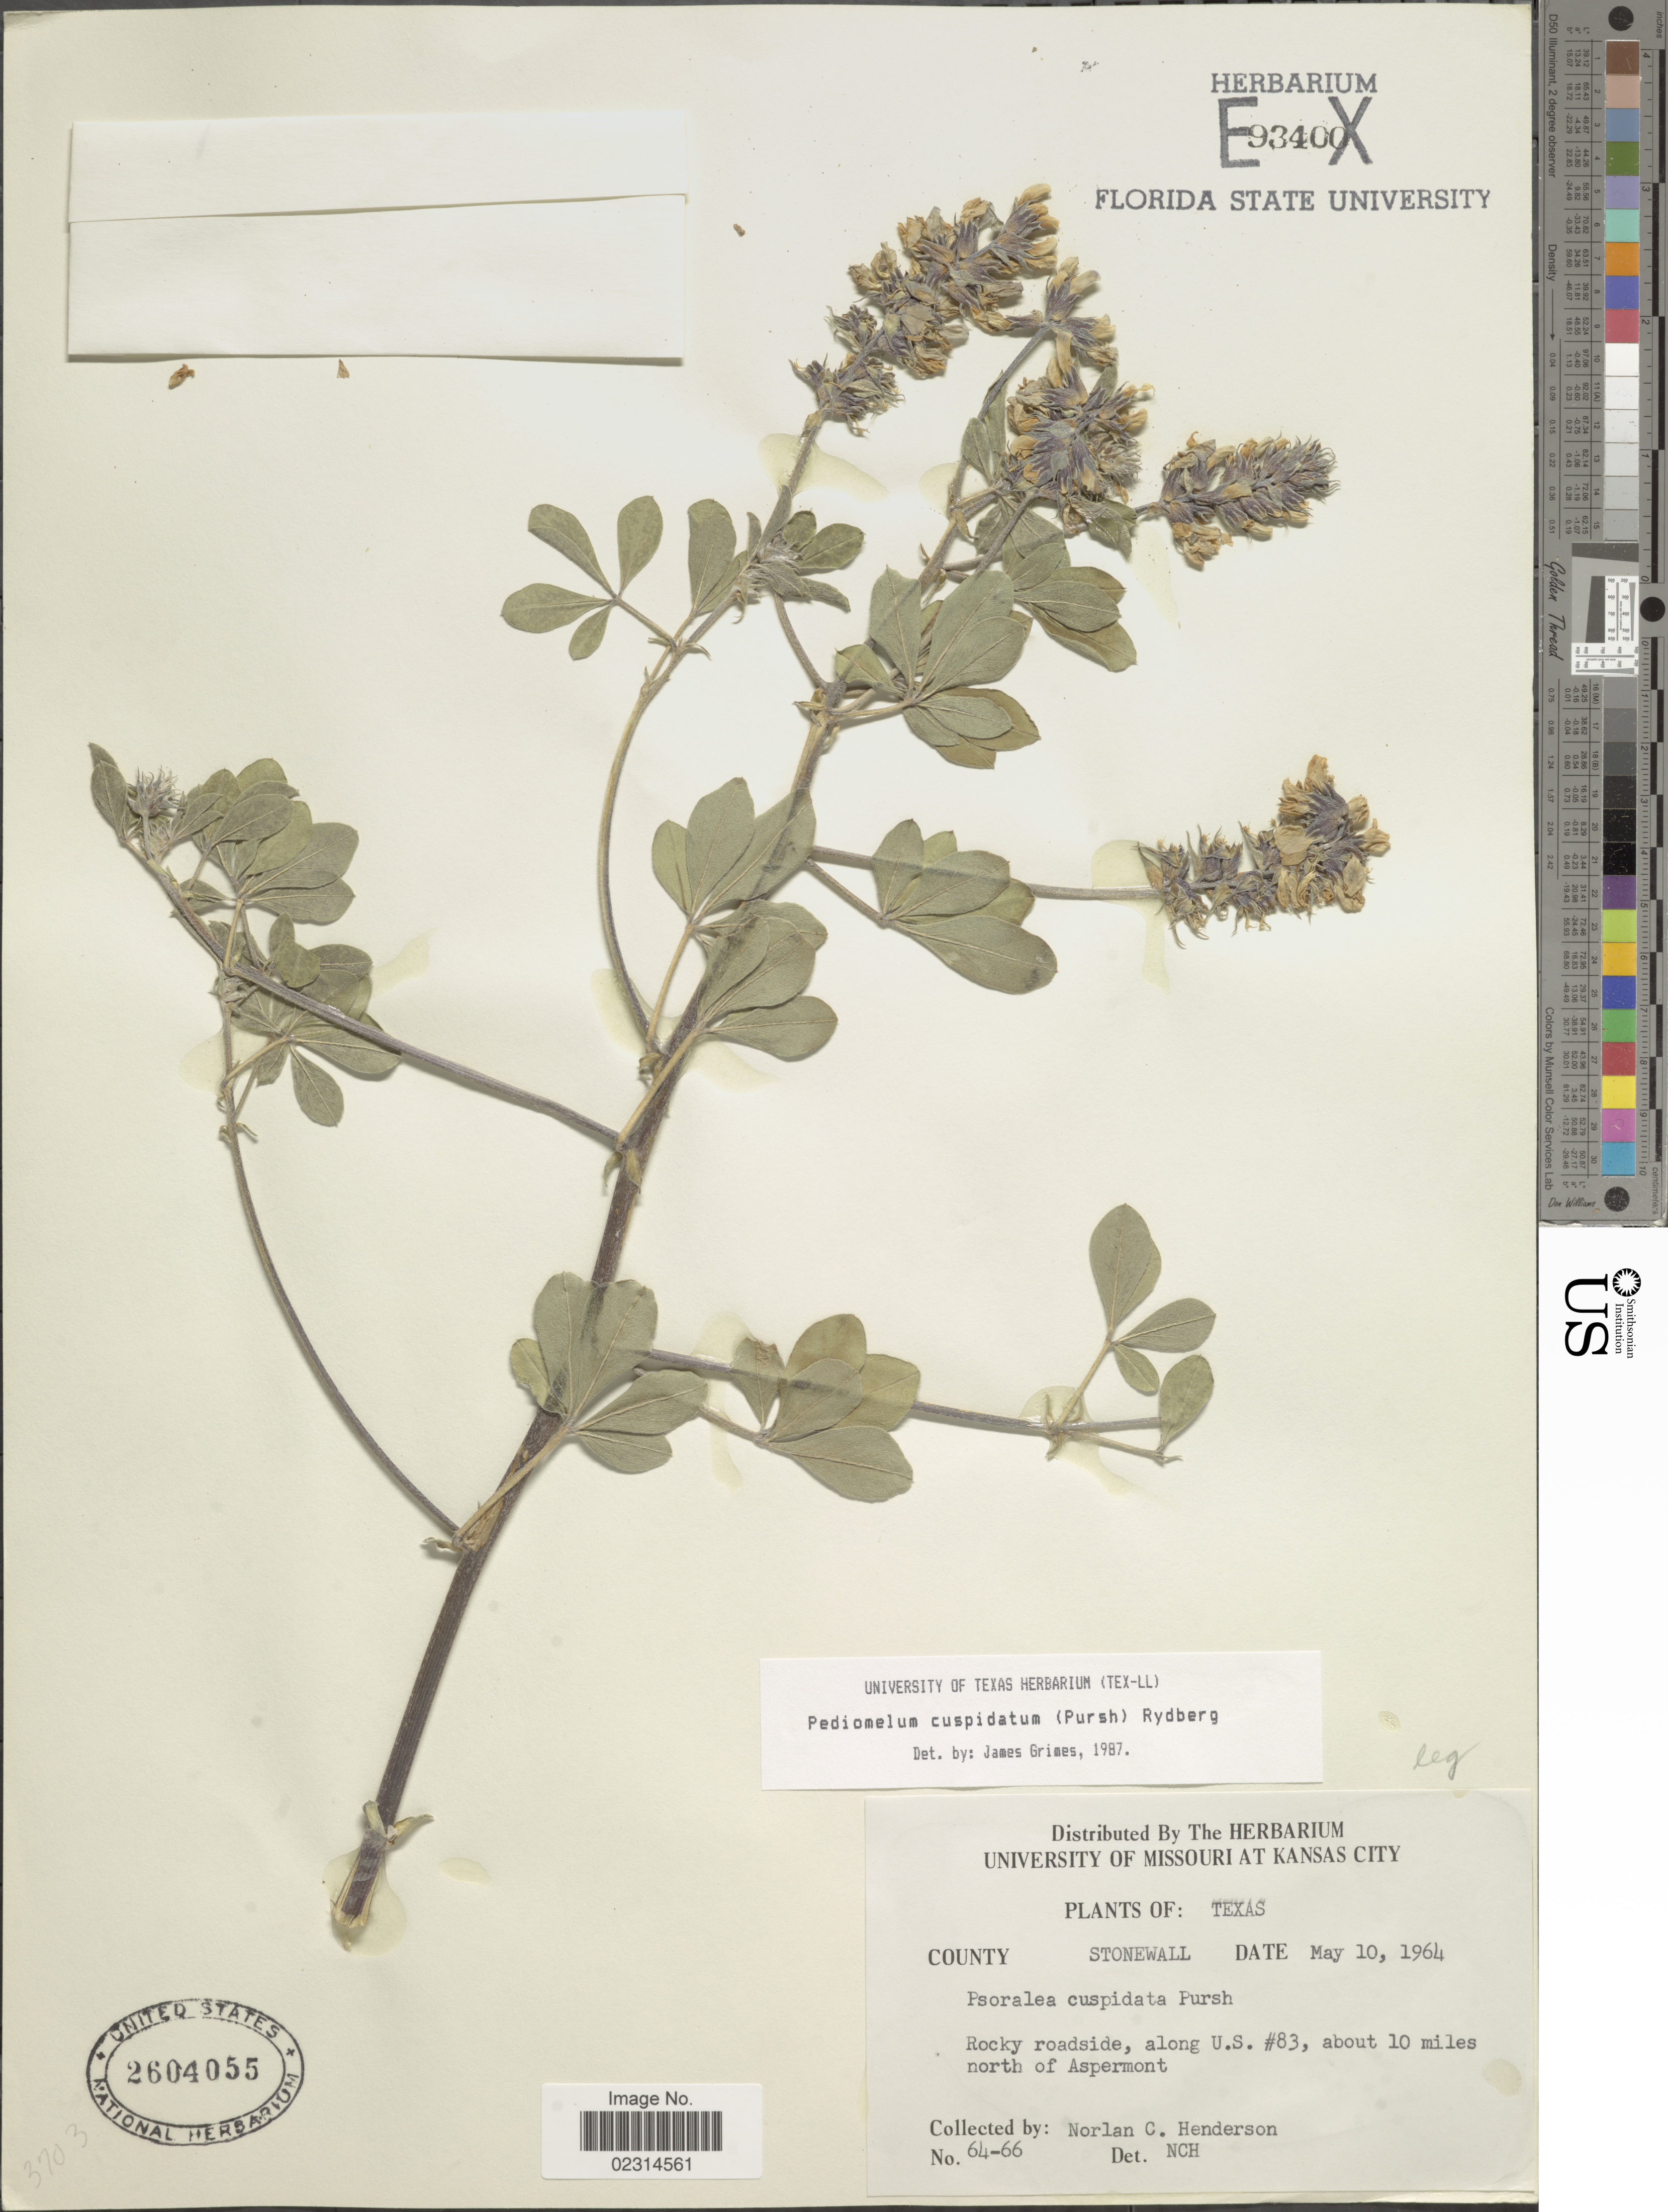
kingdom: Plantae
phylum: Tracheophyta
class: Magnoliopsida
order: Fabales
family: Fabaceae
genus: Pediomelum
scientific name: Pediomelum cuspidatum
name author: (Pursh) Rydb.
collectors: N. C. Henderson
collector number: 64-66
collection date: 1964-05-10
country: United States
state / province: Texas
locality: Stonewall, Rocky roadside, along U.S. #83, about 10 miles north of Aspermont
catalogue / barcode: US 2604055